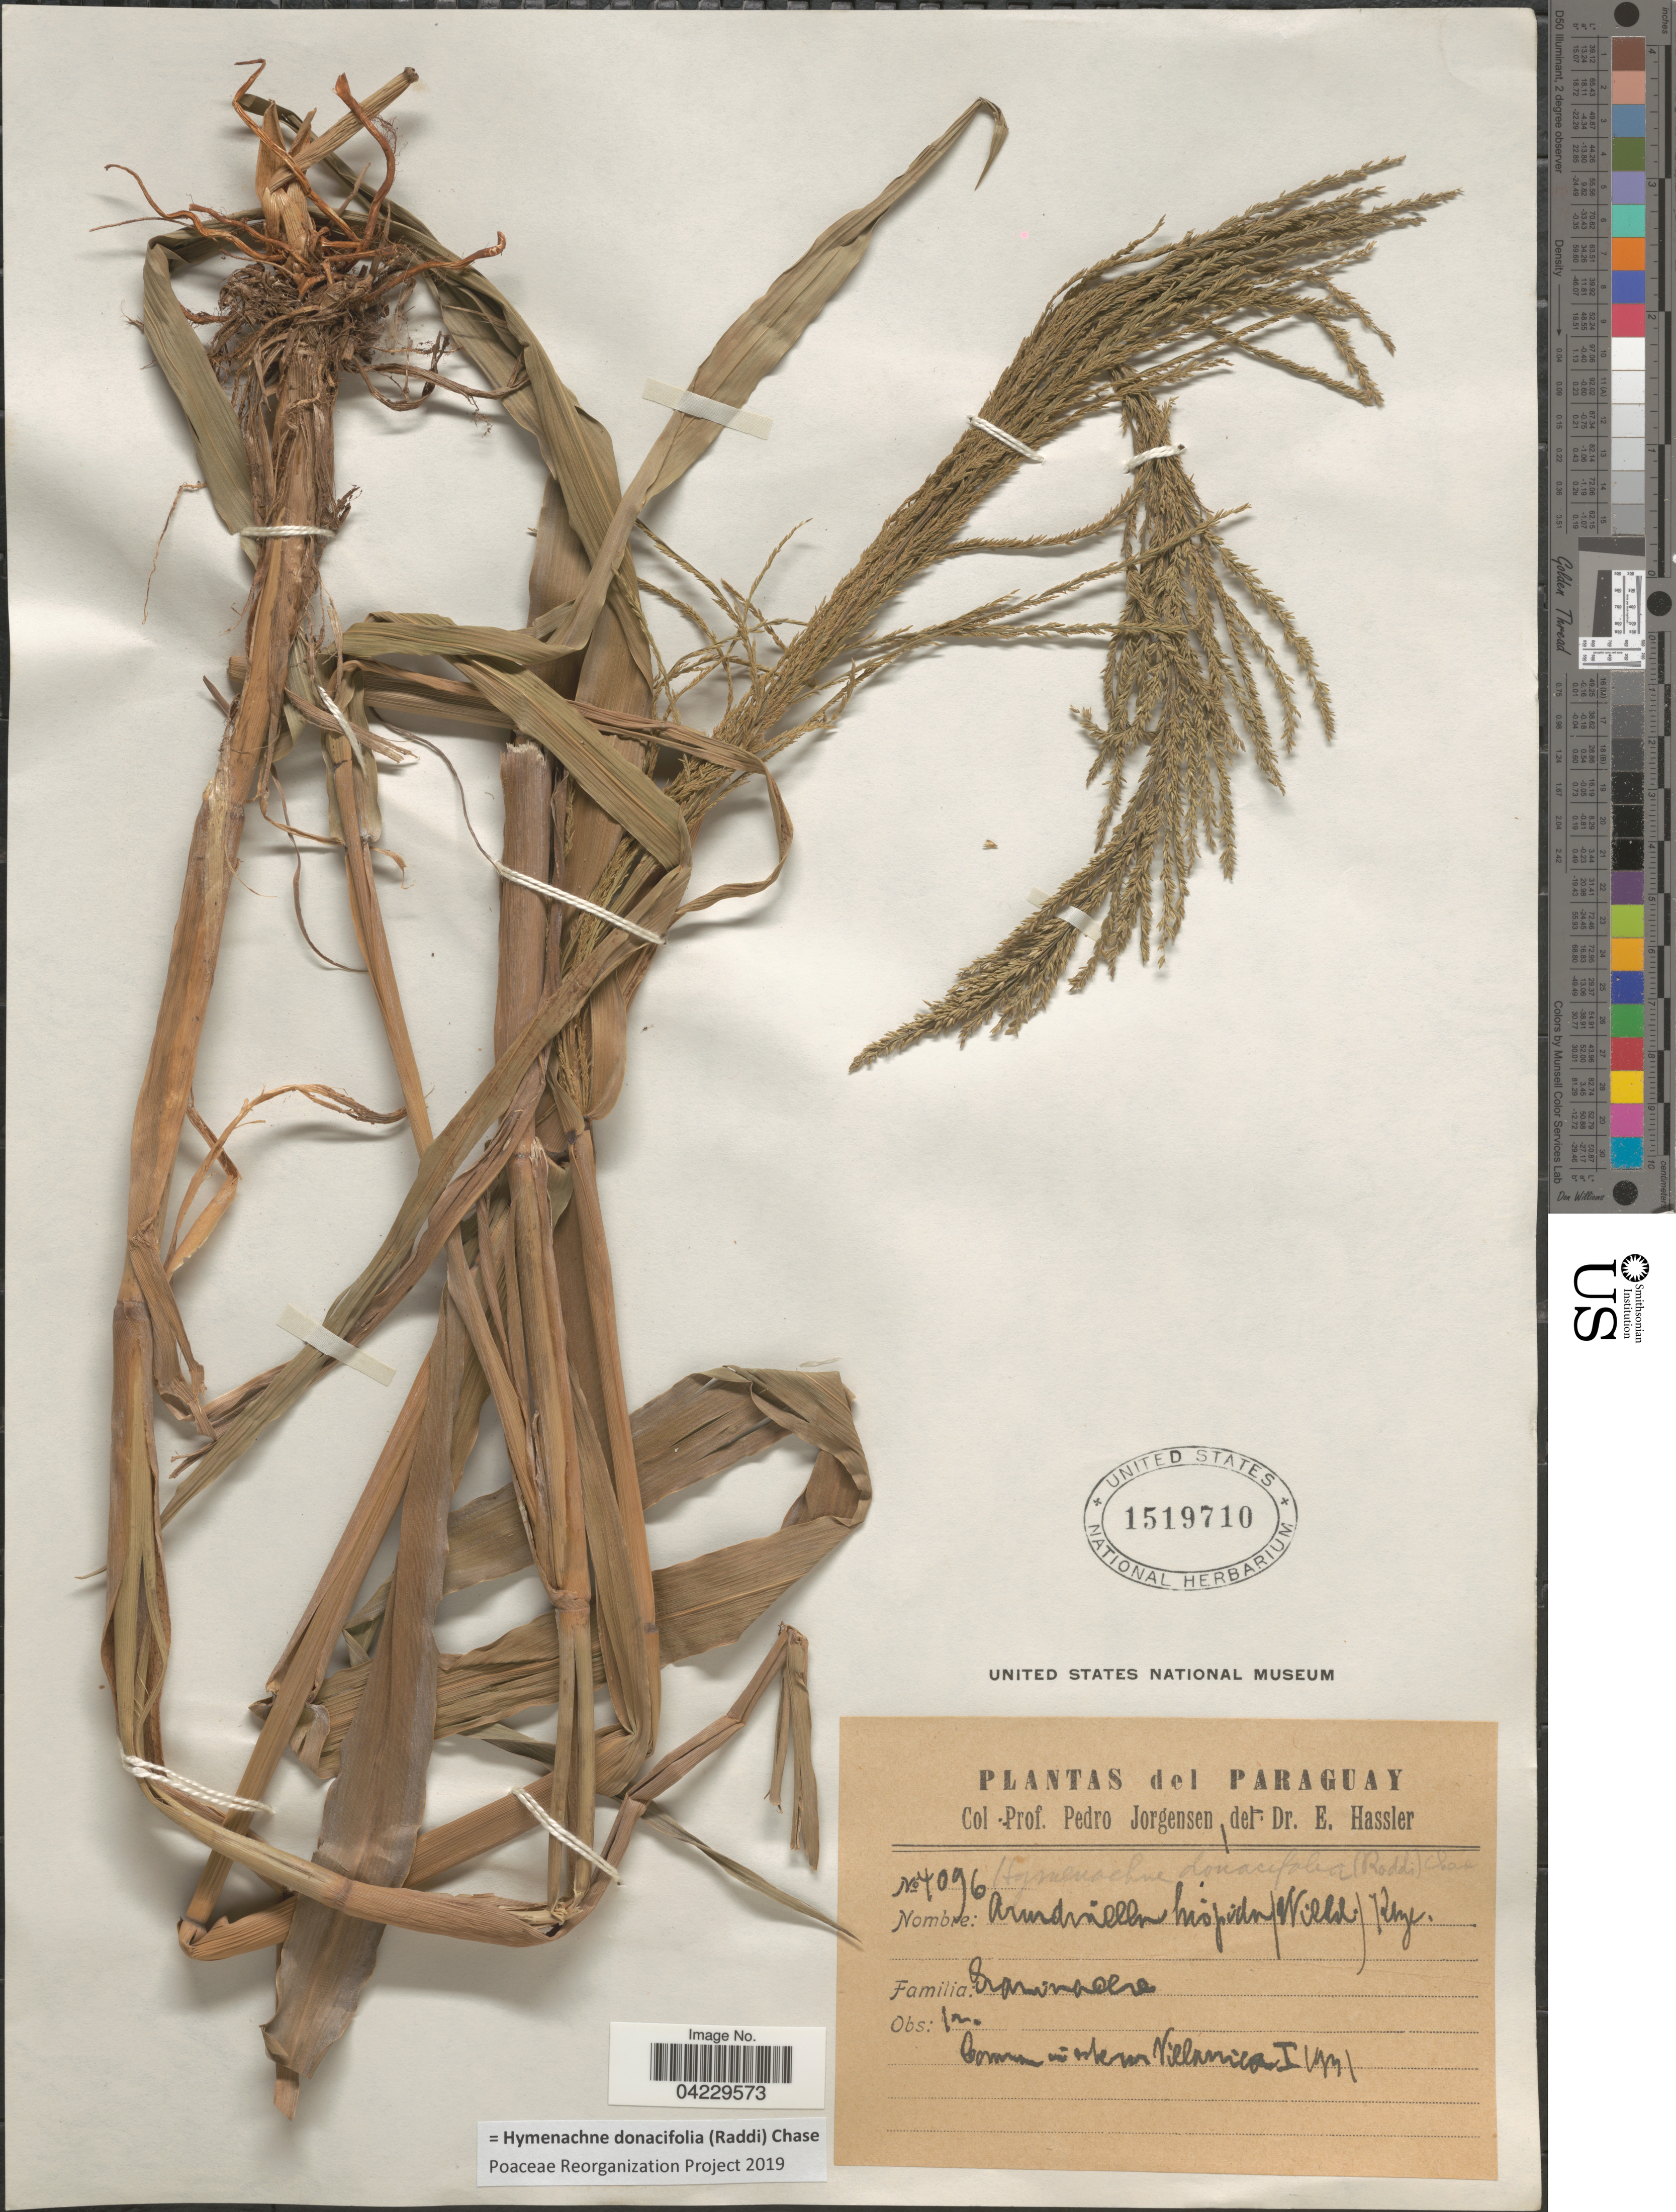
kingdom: Plantae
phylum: Tracheophyta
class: Liliopsida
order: Poales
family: Poaceae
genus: Hymenachne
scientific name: Hymenachne donacifolia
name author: (Raddi) Chase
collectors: P. Jörgensen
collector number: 4096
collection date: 1931-01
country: Paraguay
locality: Comun in interior Villarrica.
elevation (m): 1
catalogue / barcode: US 1519710